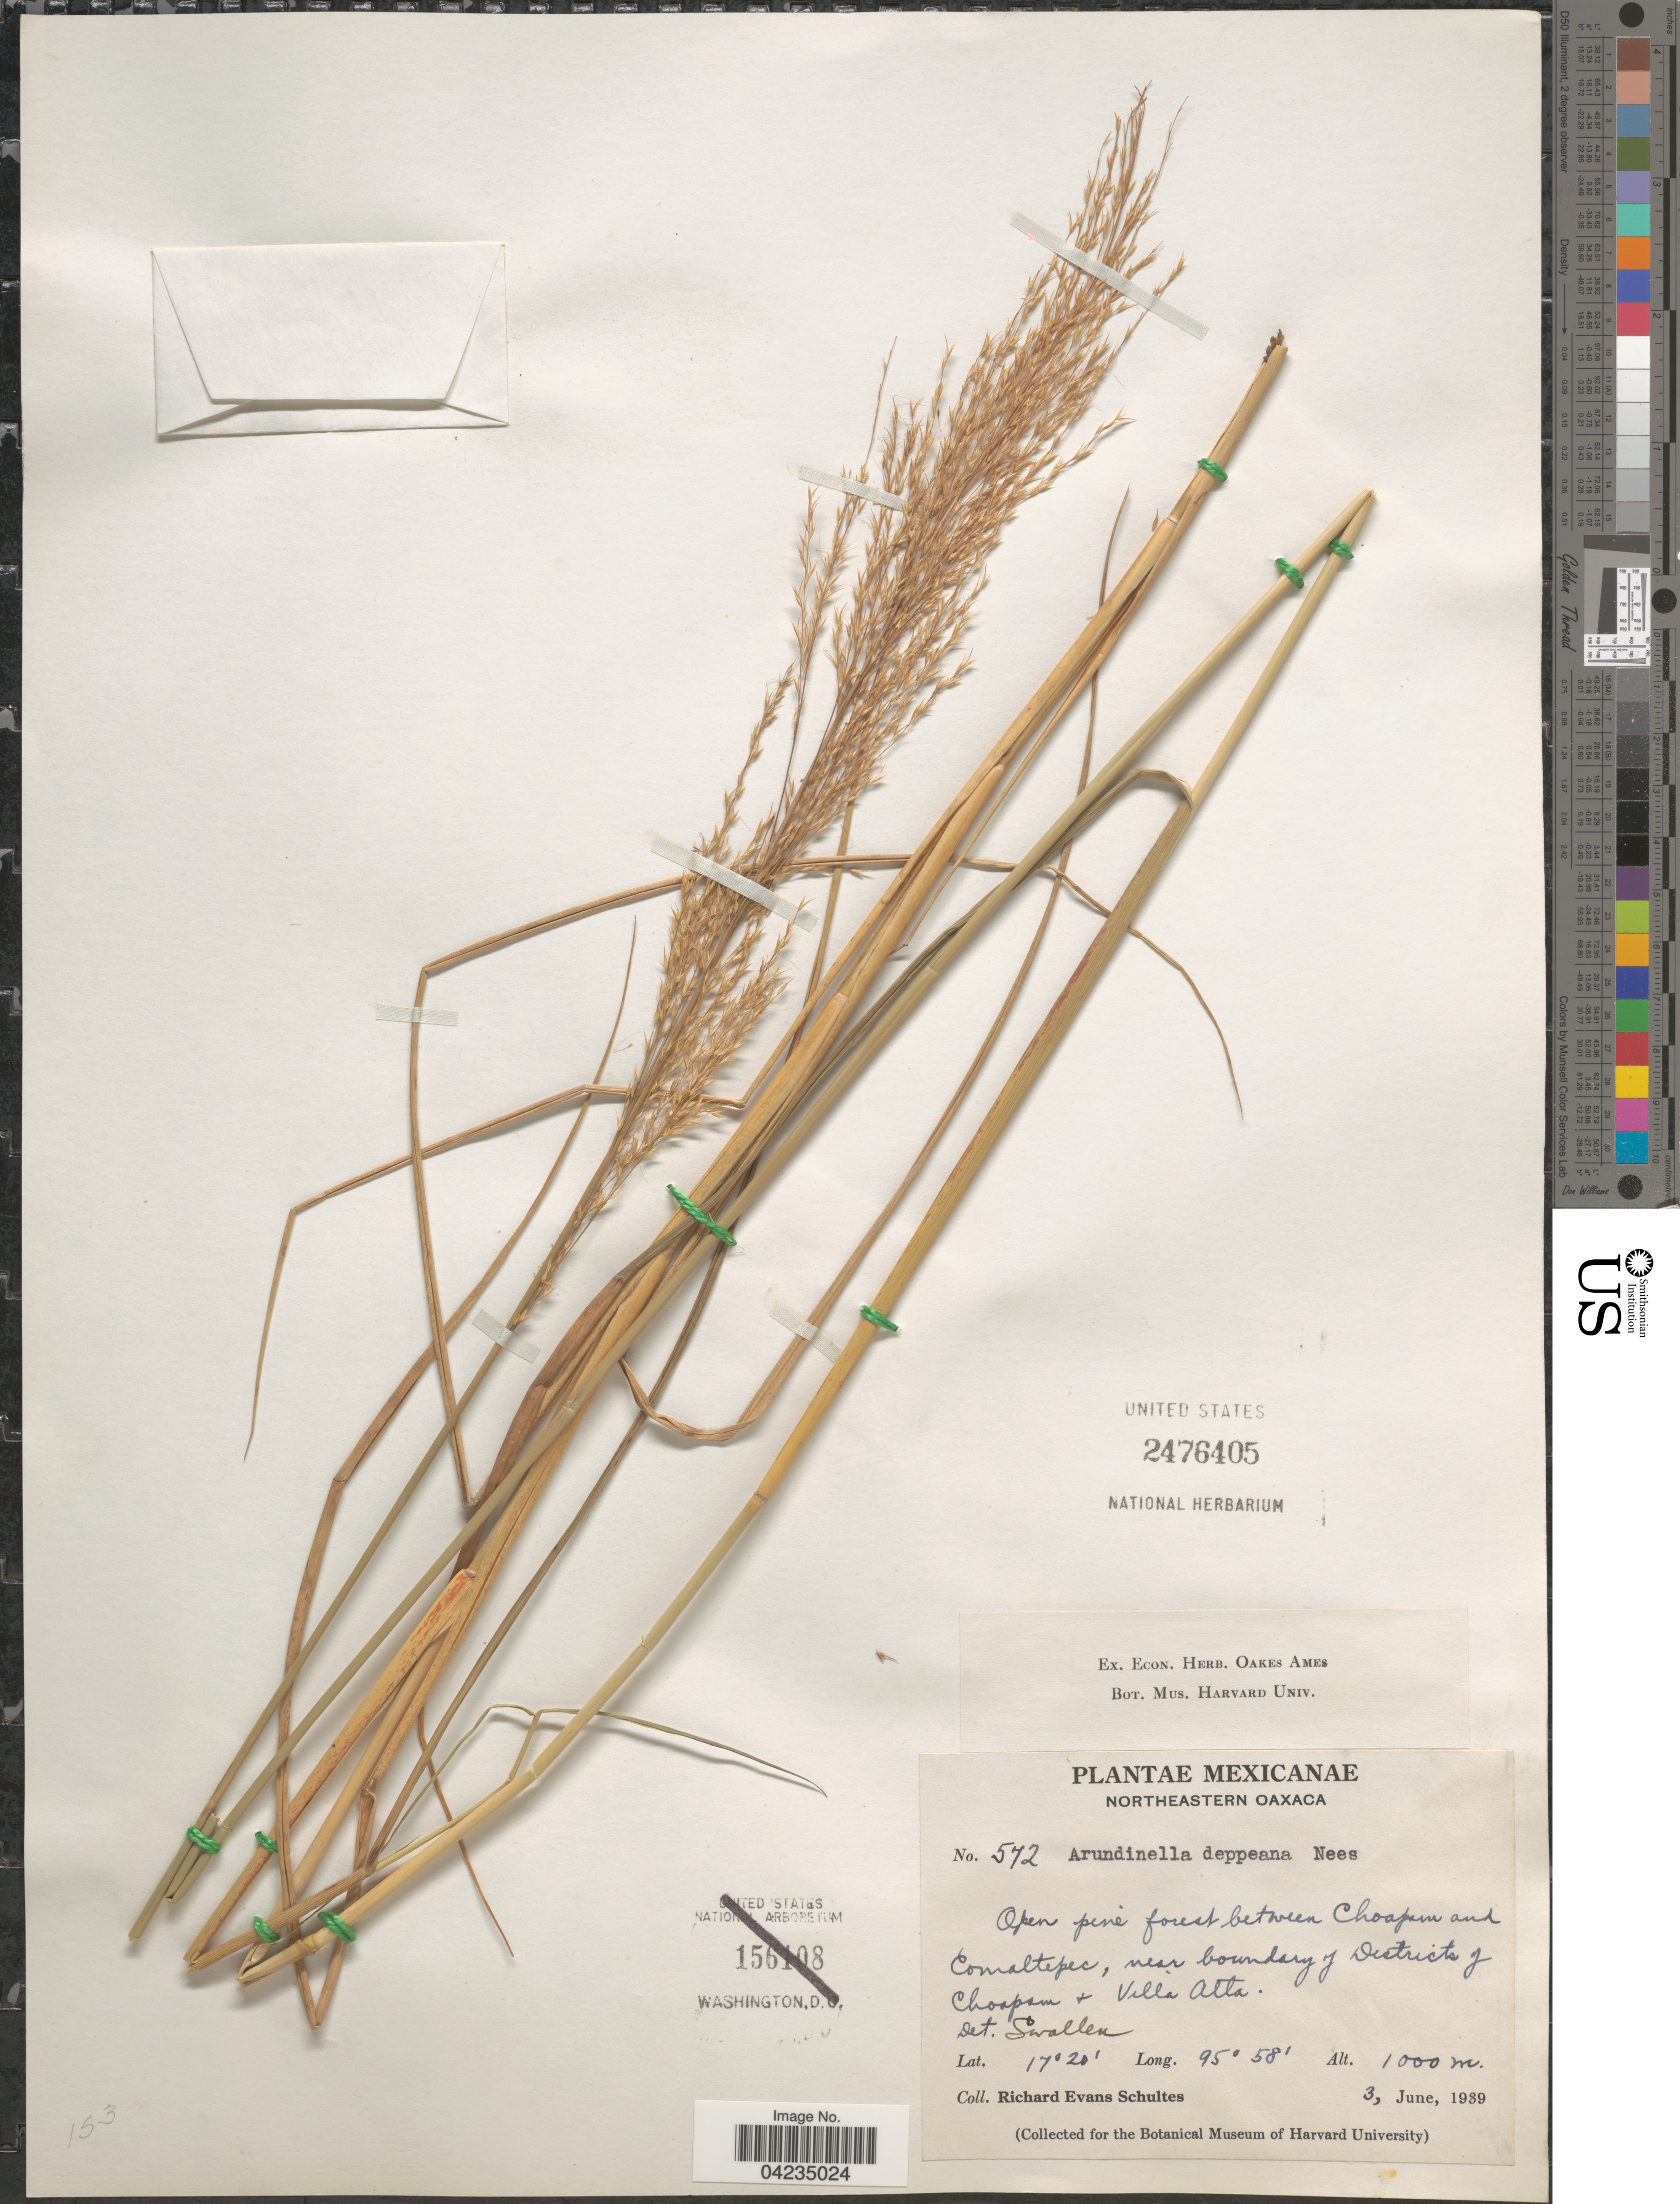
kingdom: Plantae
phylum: Tracheophyta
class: Liliopsida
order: Poales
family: Poaceae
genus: Arundinella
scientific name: Arundinella deppeana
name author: Nees ex Steud.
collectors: R. E. Schultes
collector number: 572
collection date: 1939-06-03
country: Mexico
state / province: Oaxaca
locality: Mexicanae. Northeastern Oaxaca. Open pine forest between Choapam and Comaltepec, near boundary of Districts of Choapan + Villa Alta.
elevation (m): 1000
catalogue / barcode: US 2476405